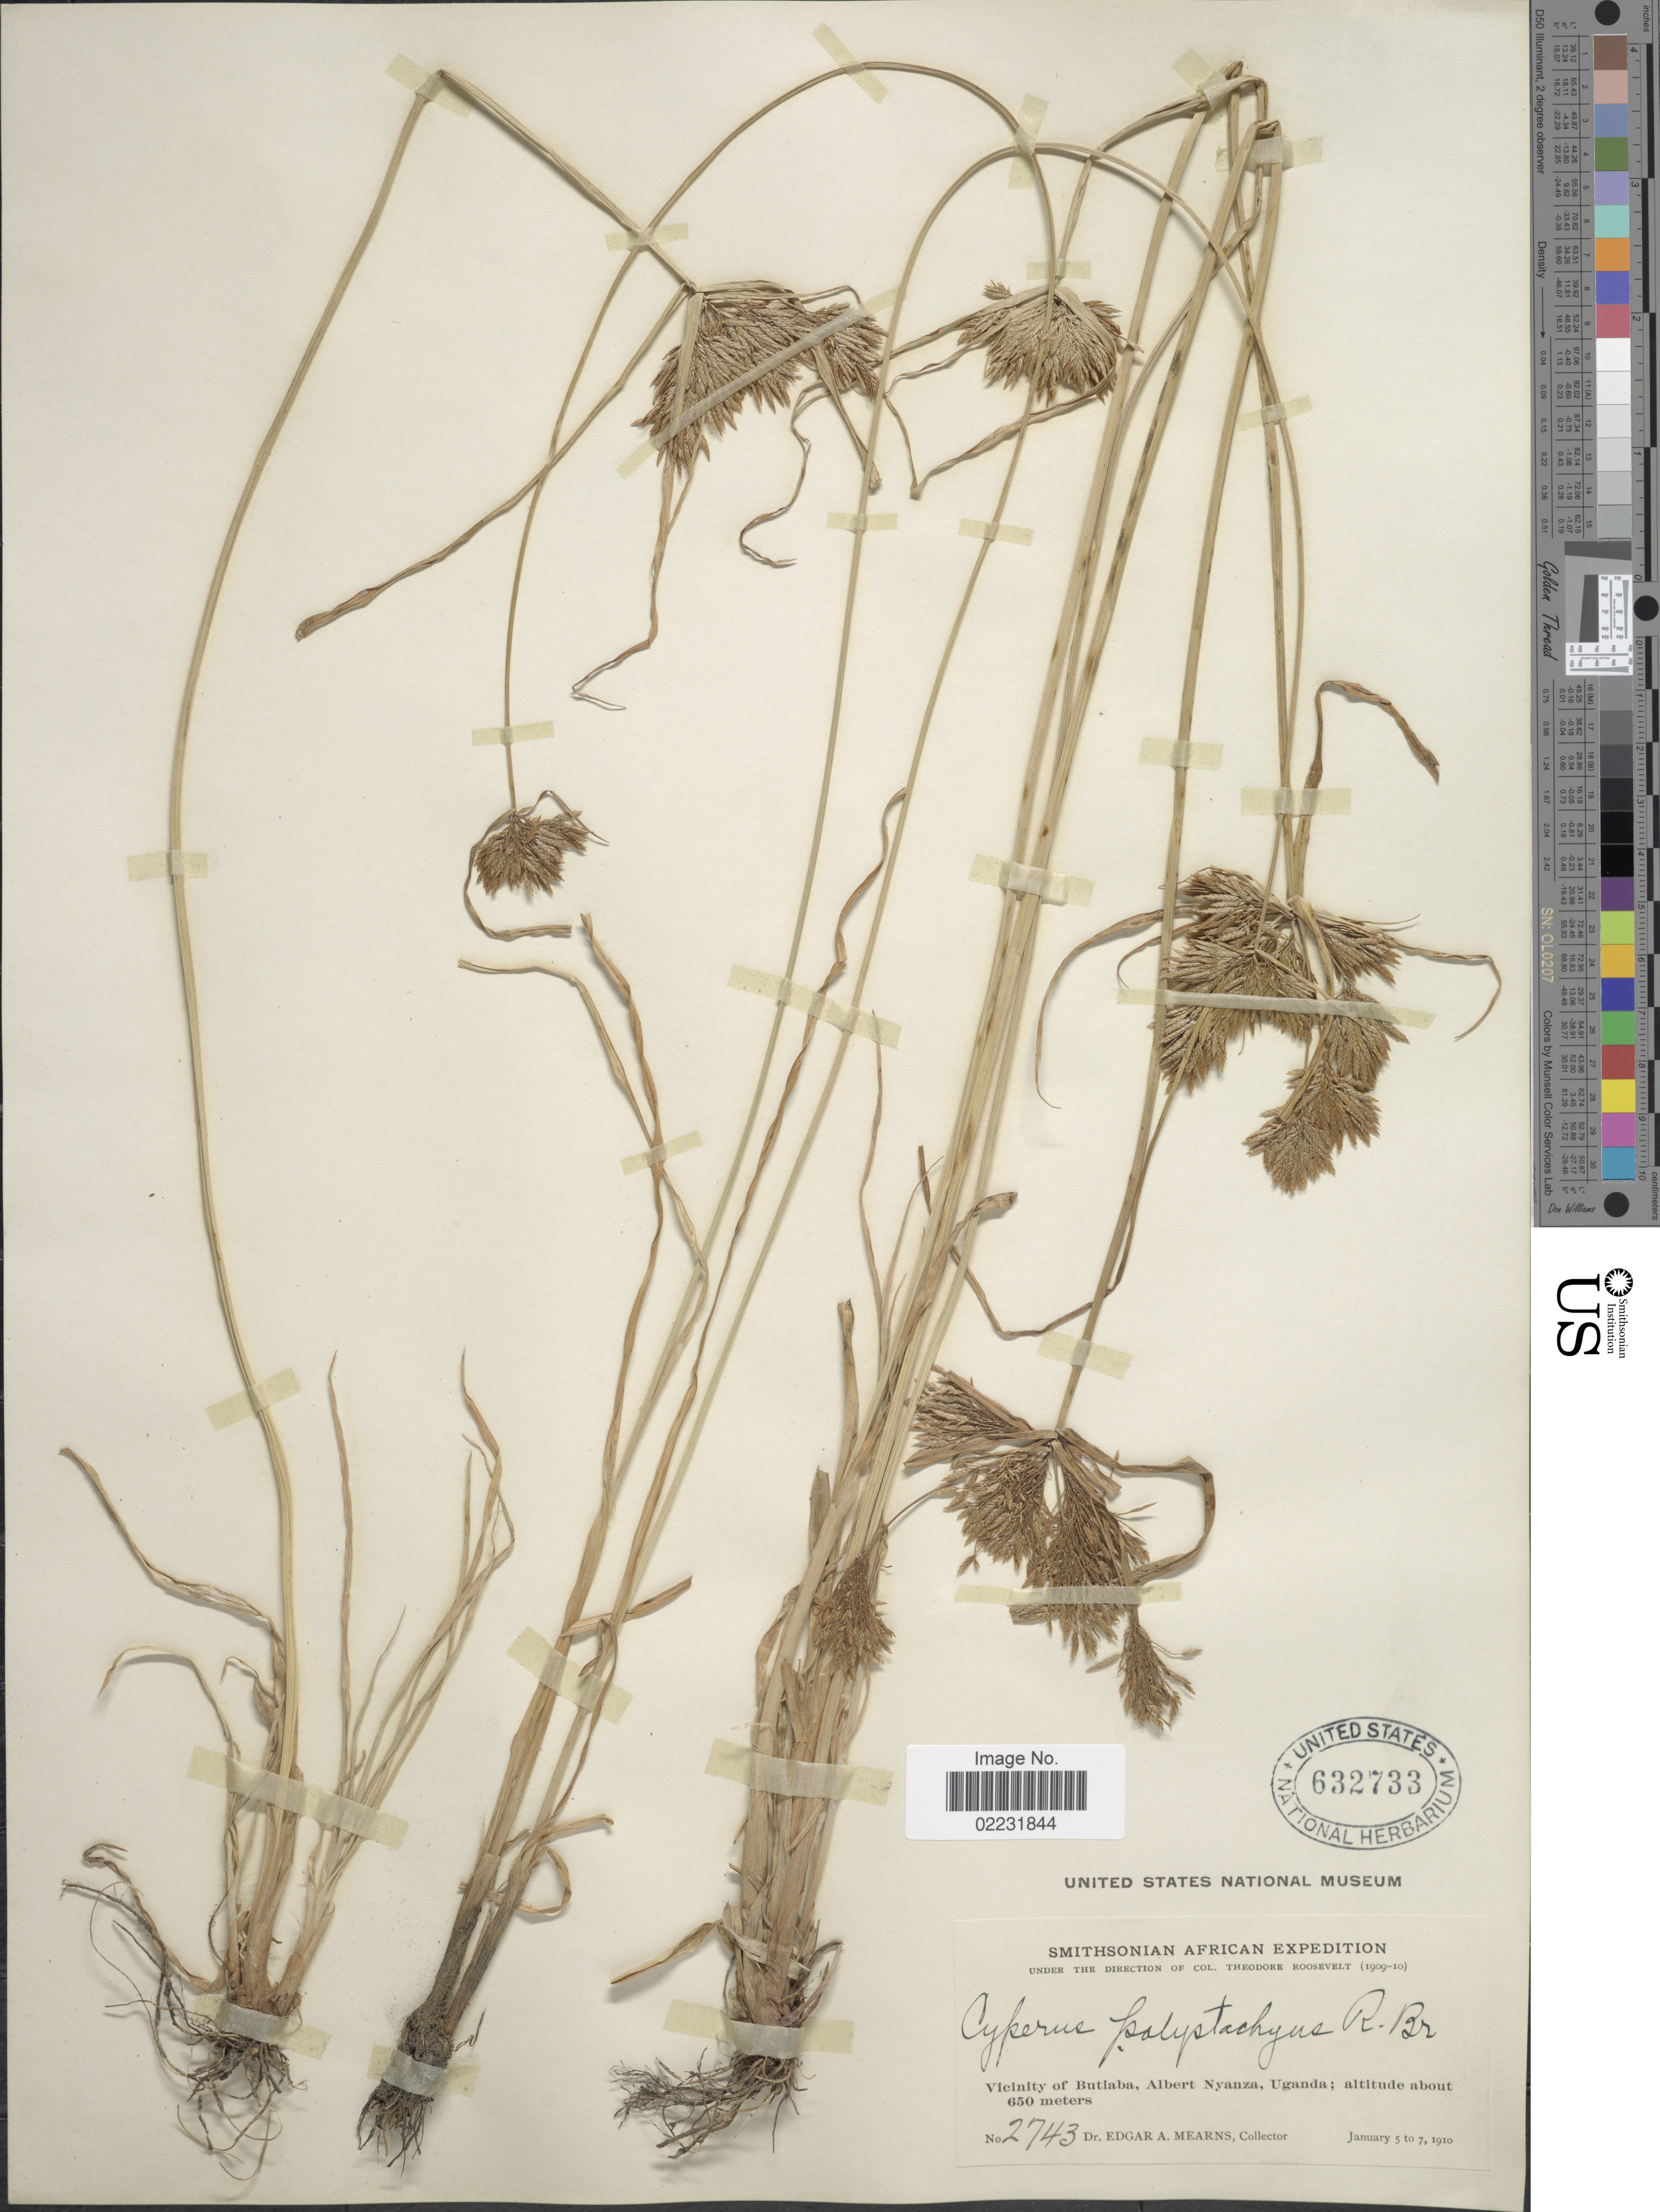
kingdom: Plantae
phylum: Tracheophyta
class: Liliopsida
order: Poales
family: Cyperaceae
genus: Cyperus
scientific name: Cyperus polystachyos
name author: Rottb.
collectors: E. A. Mearns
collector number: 2743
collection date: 1910-01-05/1910-01-07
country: Uganda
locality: Vicinity of Butiaba, Albert Nyanza, Uganda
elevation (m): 650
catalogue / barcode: US 632733